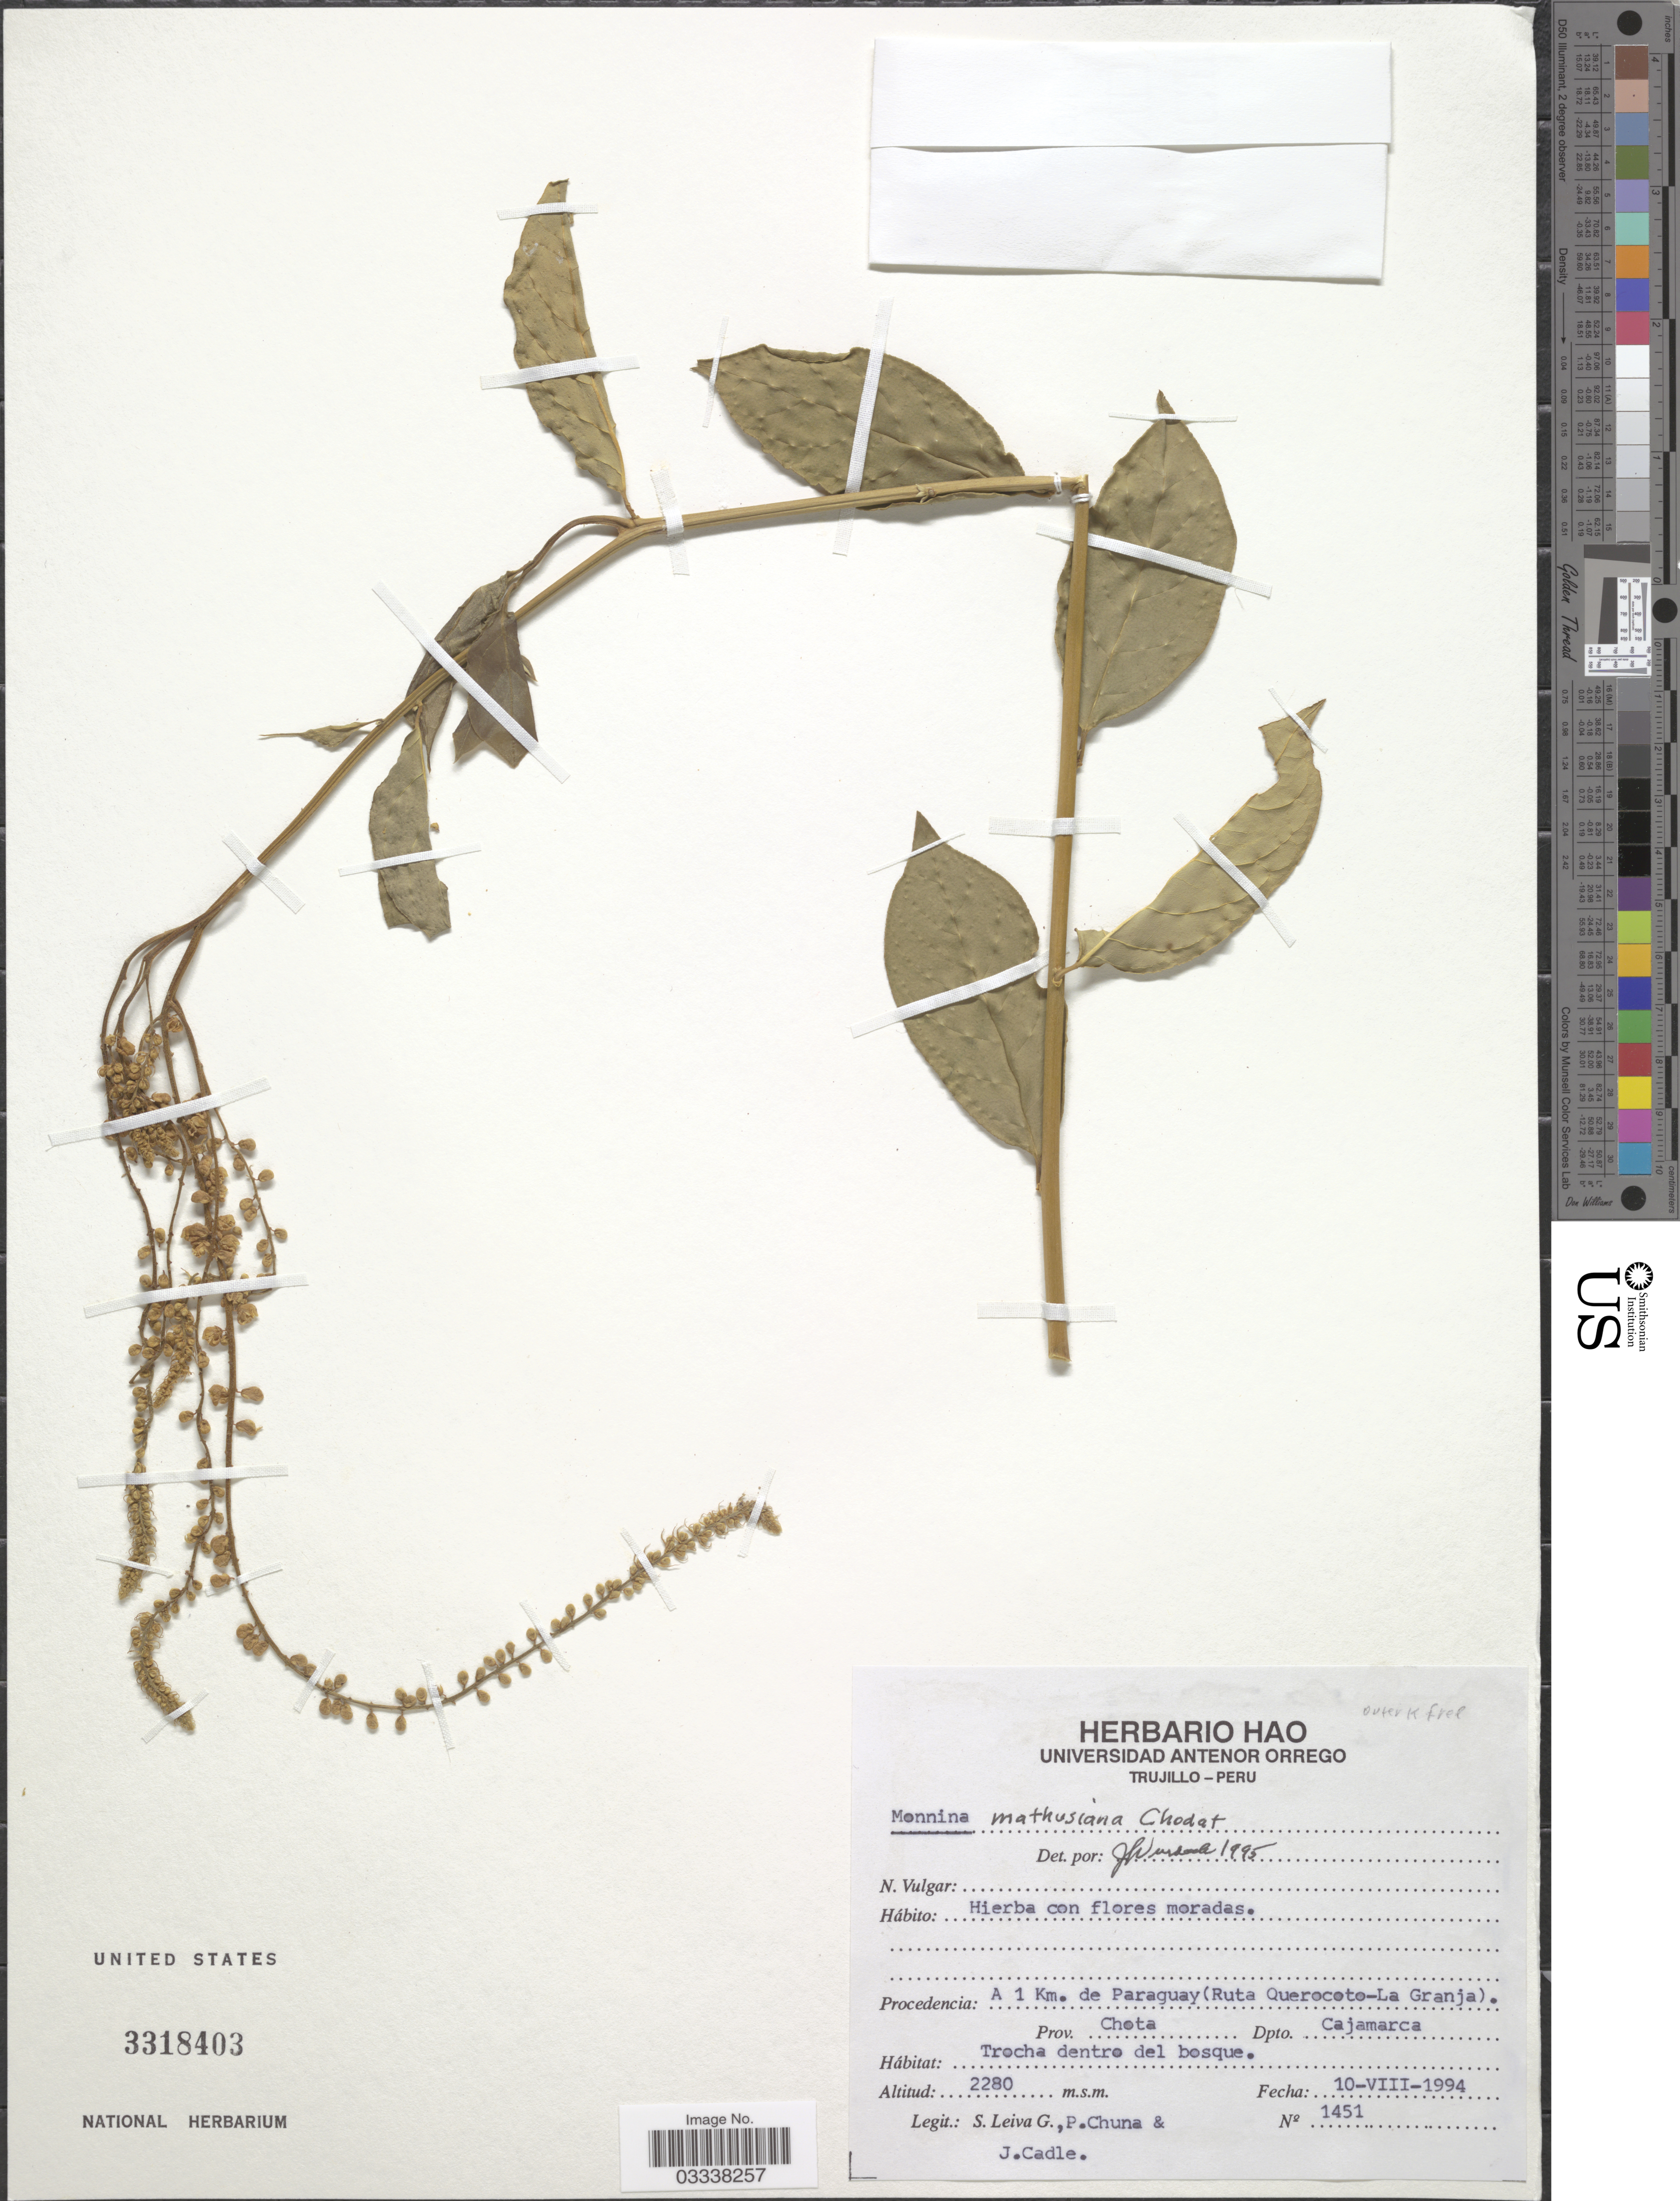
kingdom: Plantae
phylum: Tracheophyta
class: Magnoliopsida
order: Fabales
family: Polygalaceae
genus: Monnina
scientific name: Monnina mathusiana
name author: Chodat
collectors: S. Leiva G., P. Chuna & J. Cadle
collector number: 1451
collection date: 1994-08-10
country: Peru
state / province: Cajamarca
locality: A 1 Km. de Paraguay (Ruta Querocoto-La Granja). Prov. Chota, Dpto. Cajamarca.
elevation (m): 2280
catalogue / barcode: US 3318403